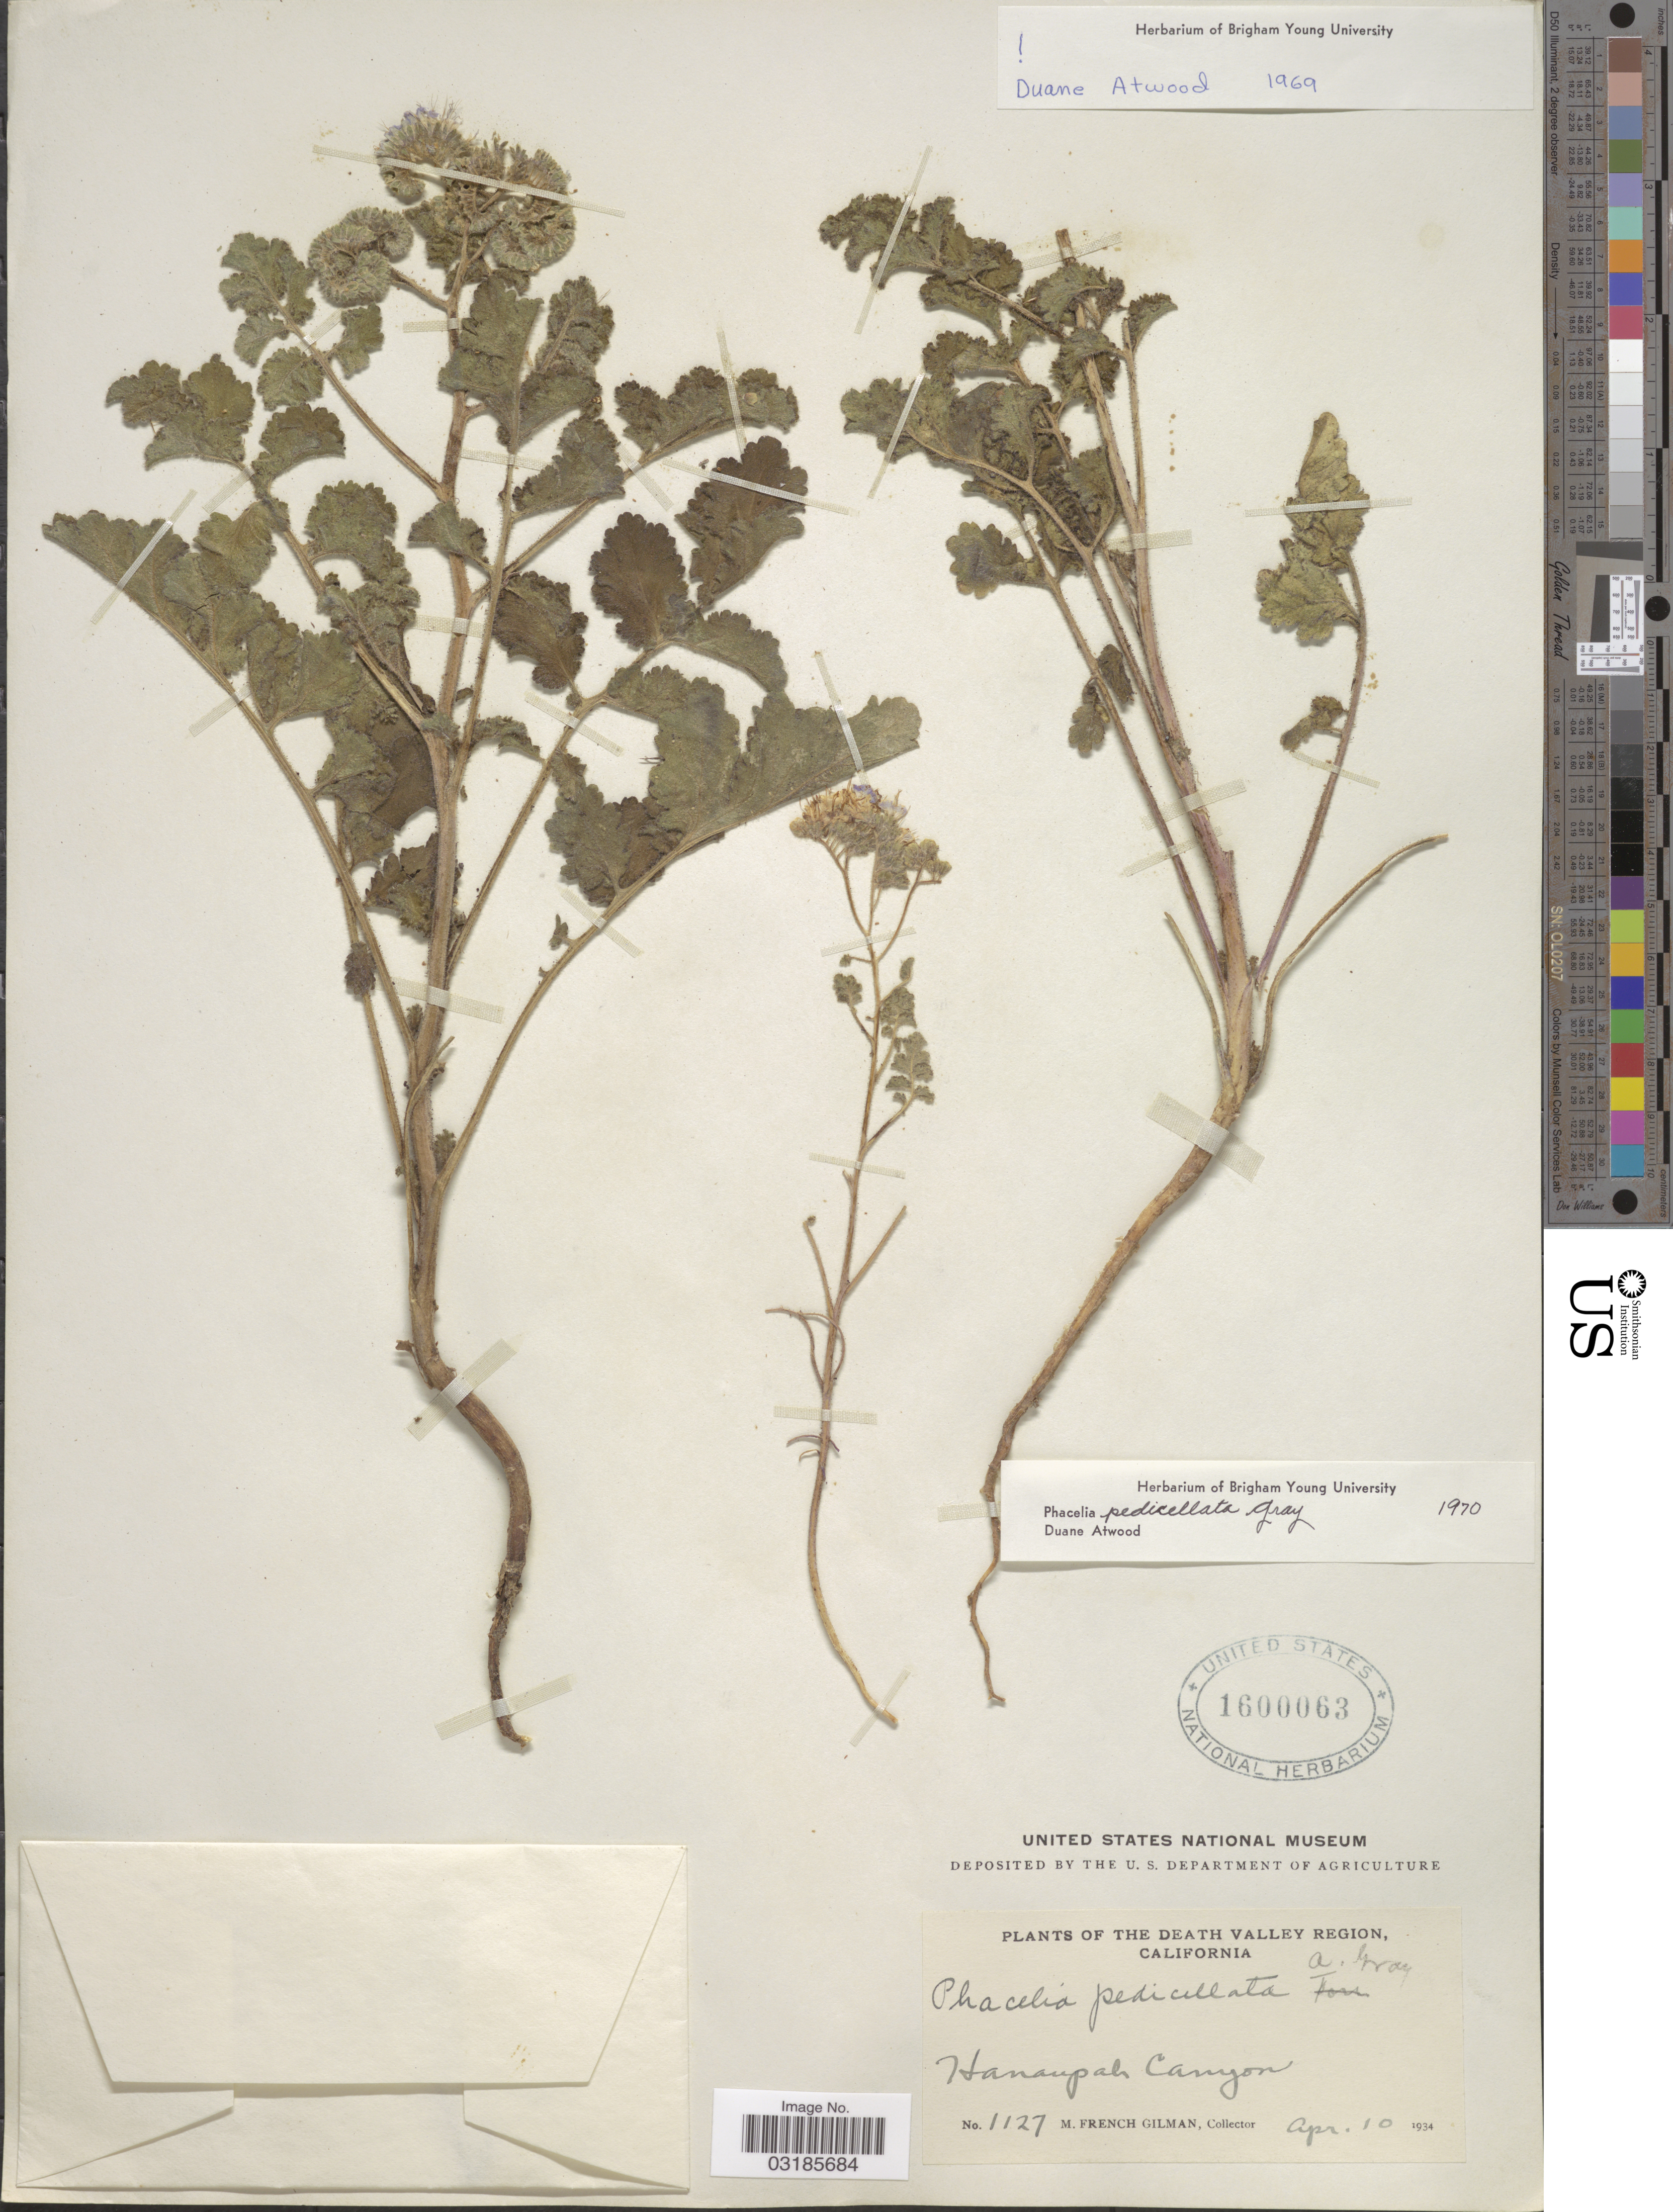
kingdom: Plantae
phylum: Tracheophyta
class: Magnoliopsida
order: Boraginales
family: Hydrophyllaceae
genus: Phacelia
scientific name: Phacelia pedicellata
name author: A. Gray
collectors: M. F. Gilman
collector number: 1127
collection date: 1934-04-10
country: United States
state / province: California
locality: The Death Valley Region. Hanaupah Canyon.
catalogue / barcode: US 1600063